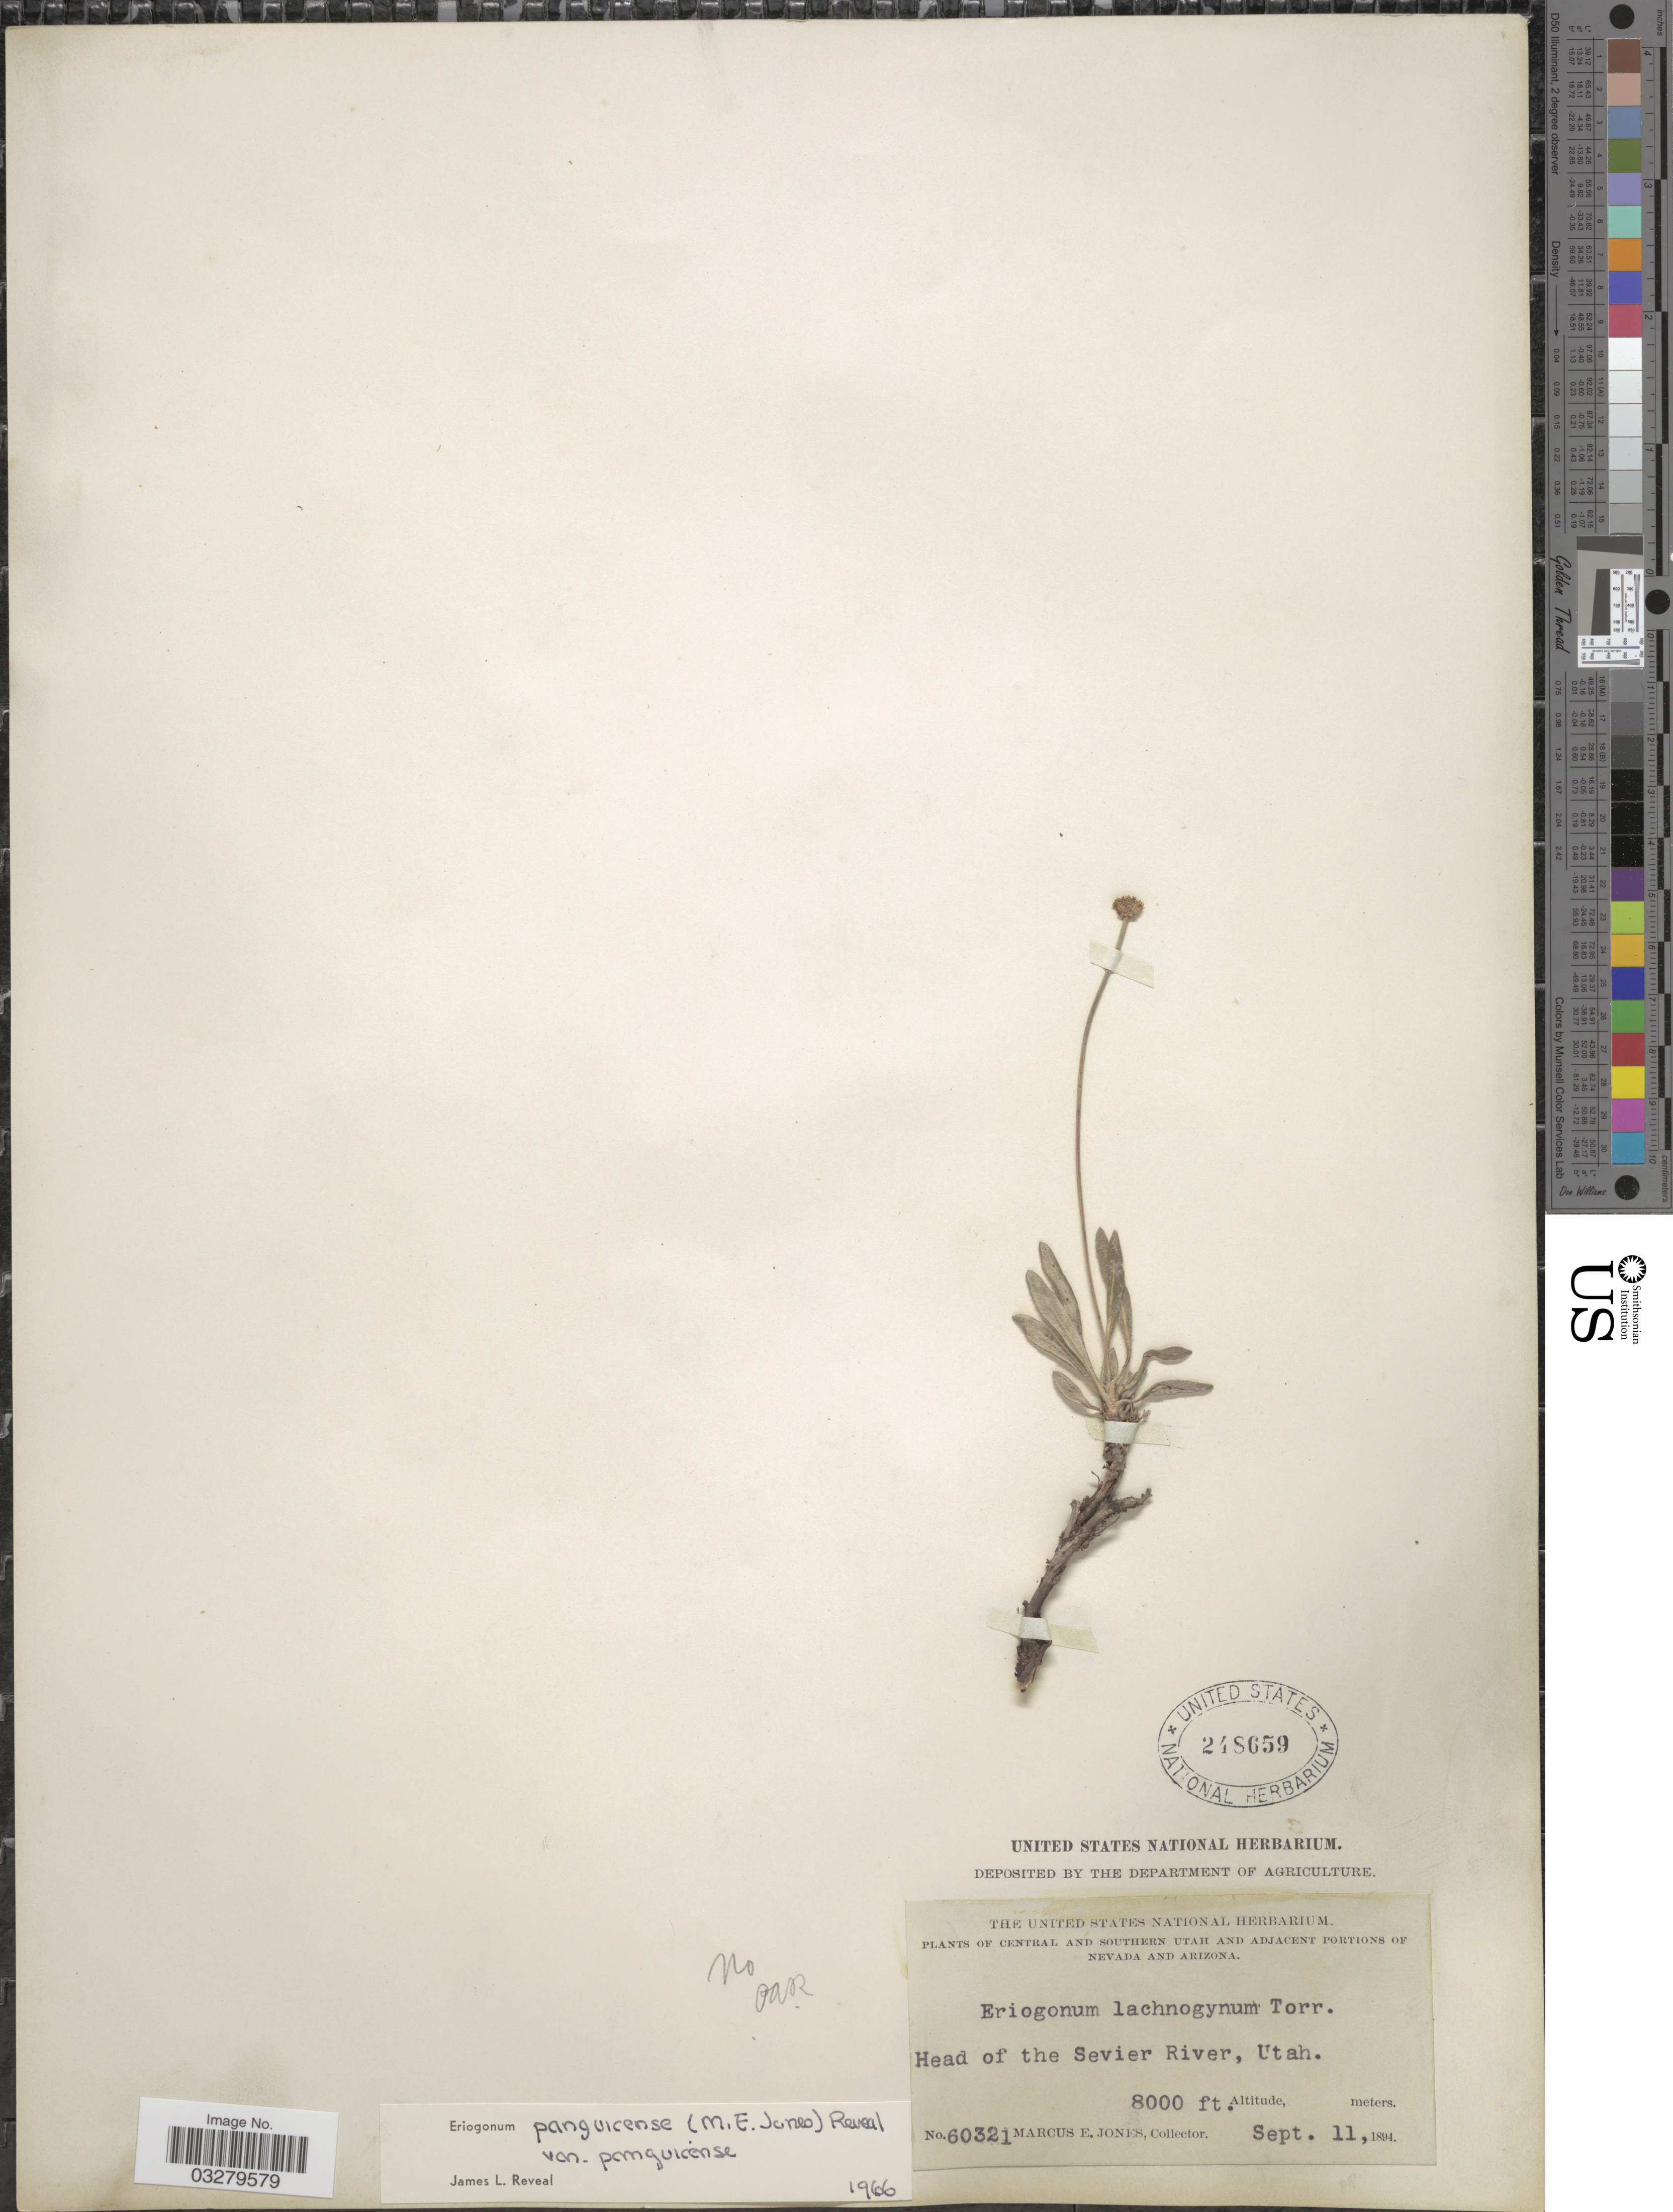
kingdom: Plantae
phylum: Tracheophyta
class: Magnoliopsida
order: Caryophyllales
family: Polygonaceae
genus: Eriogonum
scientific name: Eriogonum panguicense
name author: (M.E. Jones) Reveal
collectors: M. E. Jones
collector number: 60321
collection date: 1894-09-11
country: United States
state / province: Utah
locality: Central and Southern Utah. Head of the Sevier River.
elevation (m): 2438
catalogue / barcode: US 248659